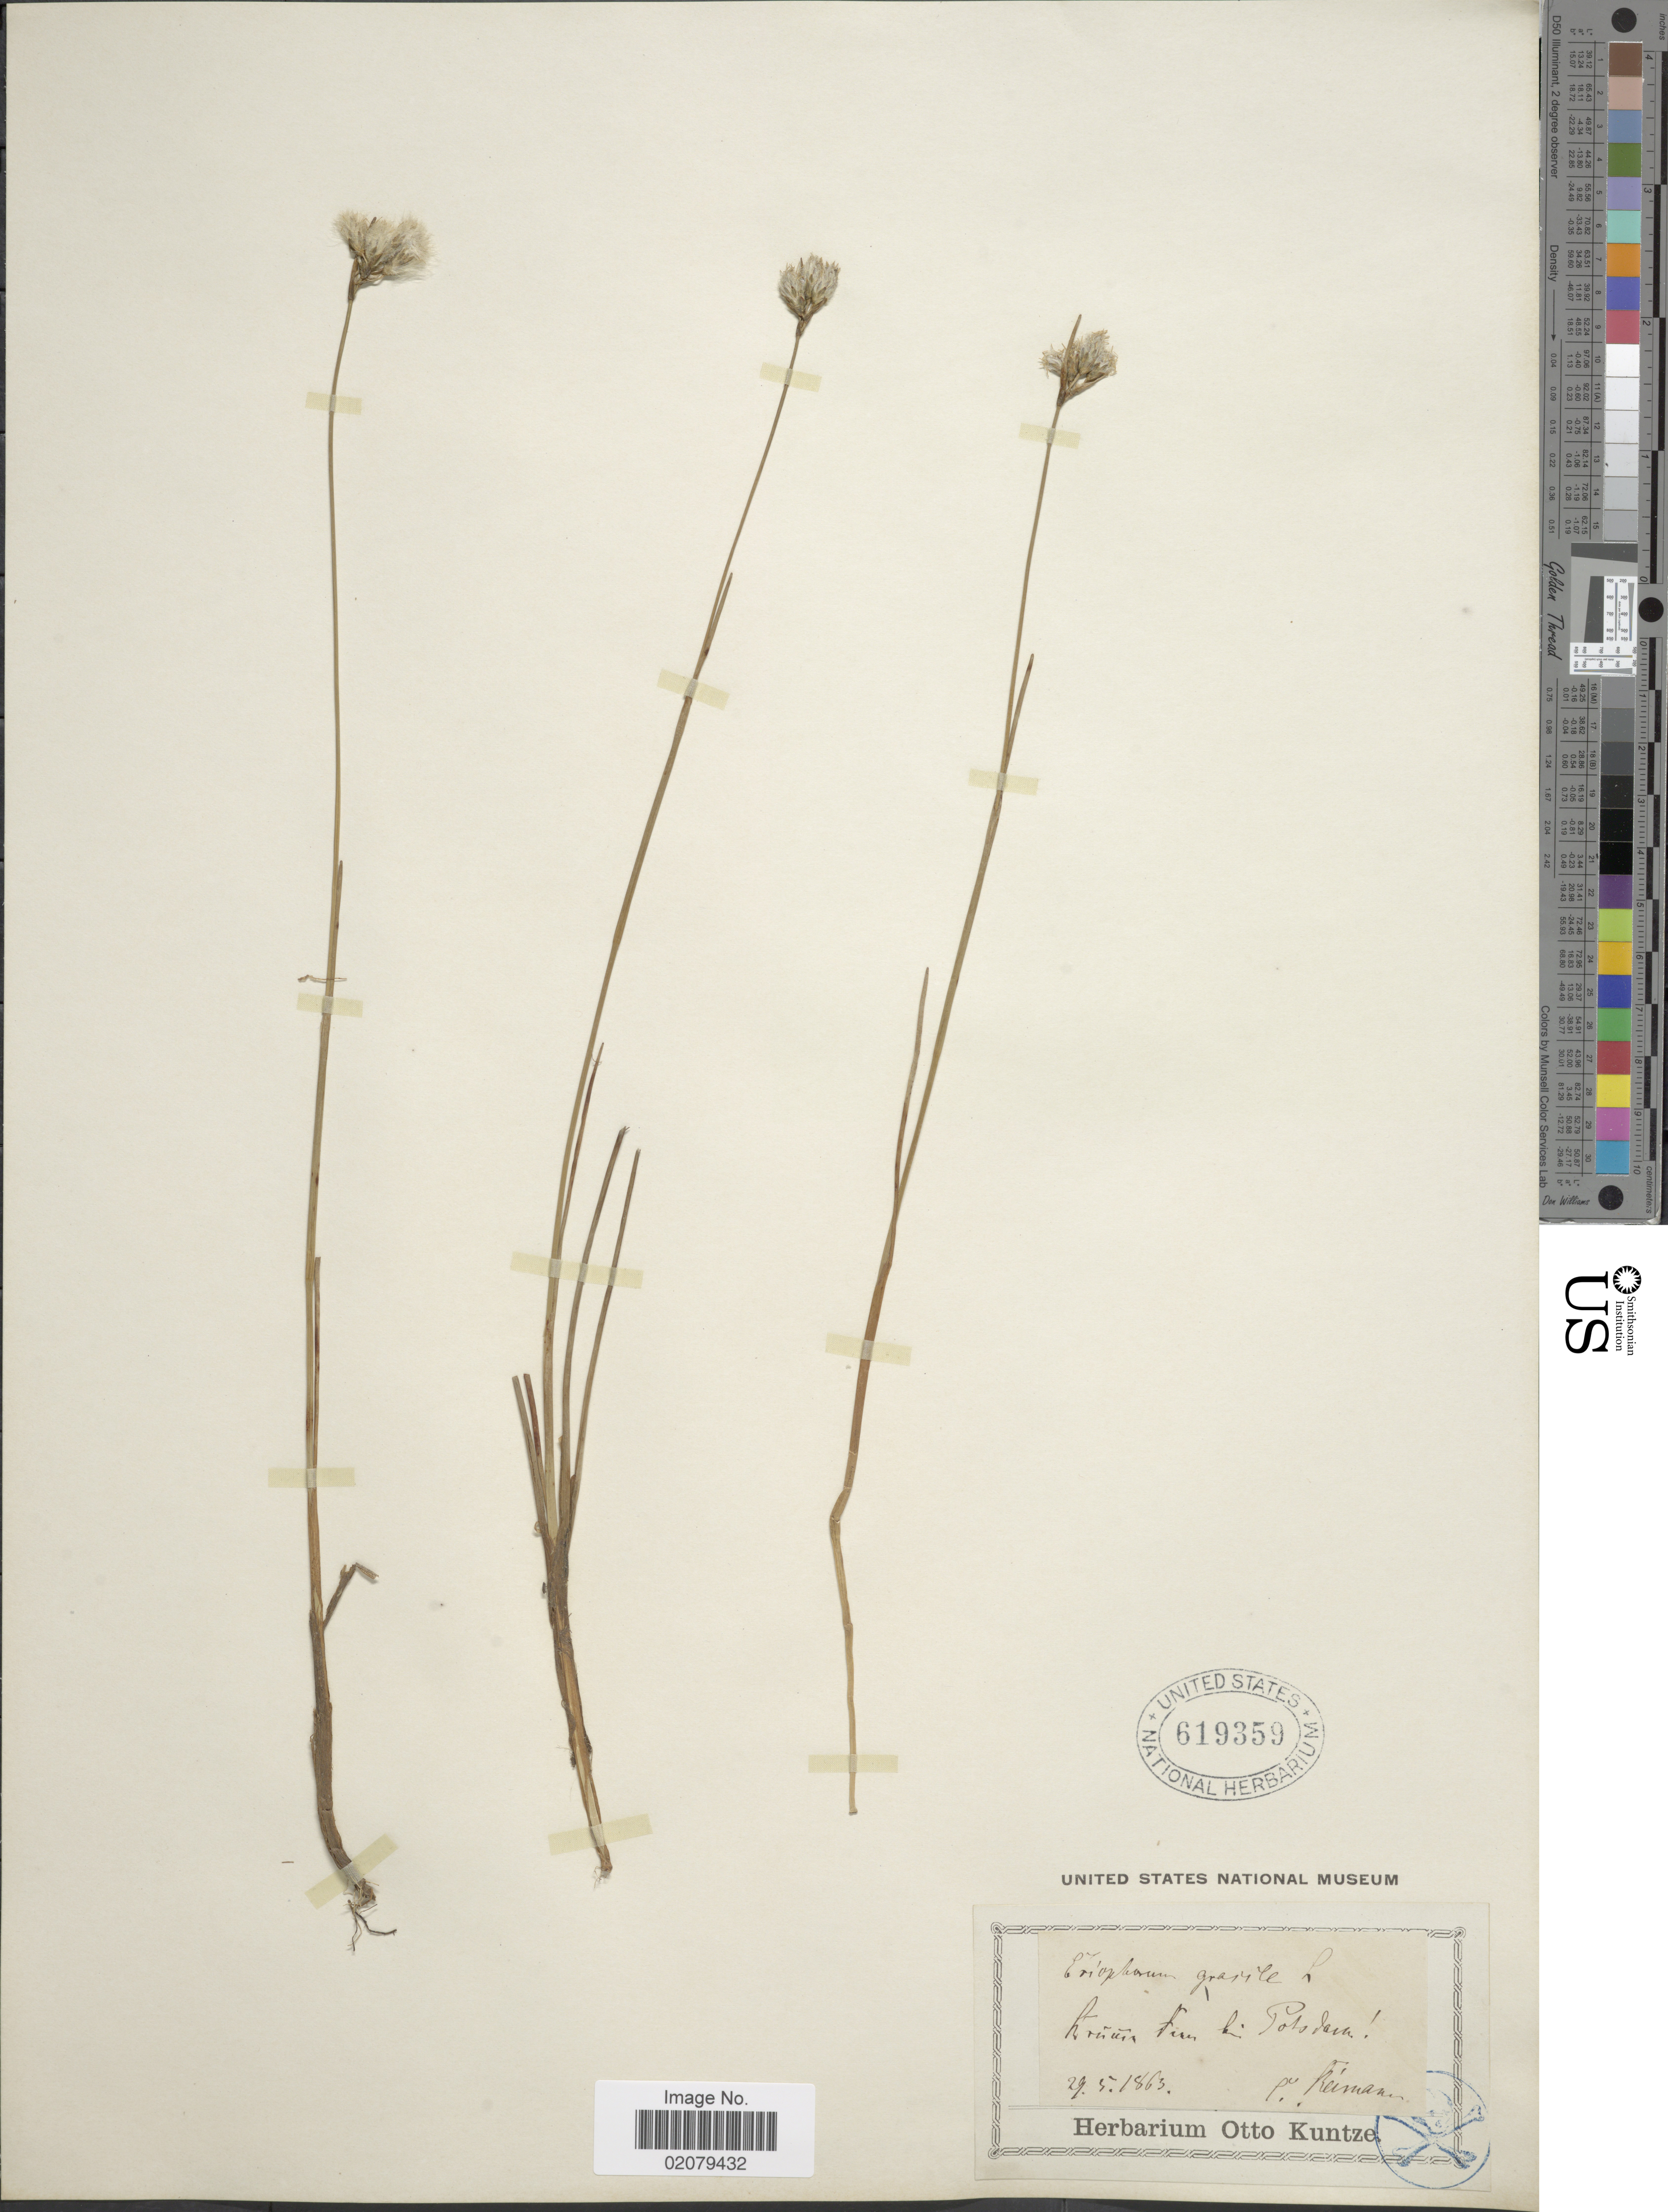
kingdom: Plantae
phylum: Tracheophyta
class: Liliopsida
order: Poales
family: Cyperaceae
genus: Eriophorum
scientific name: Eriophorum gracile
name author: W.D.J. Koch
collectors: ex herb. Otto Kuntze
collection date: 1863-05-29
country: Germany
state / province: Brandenburg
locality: bei Potsdam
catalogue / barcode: US 619359